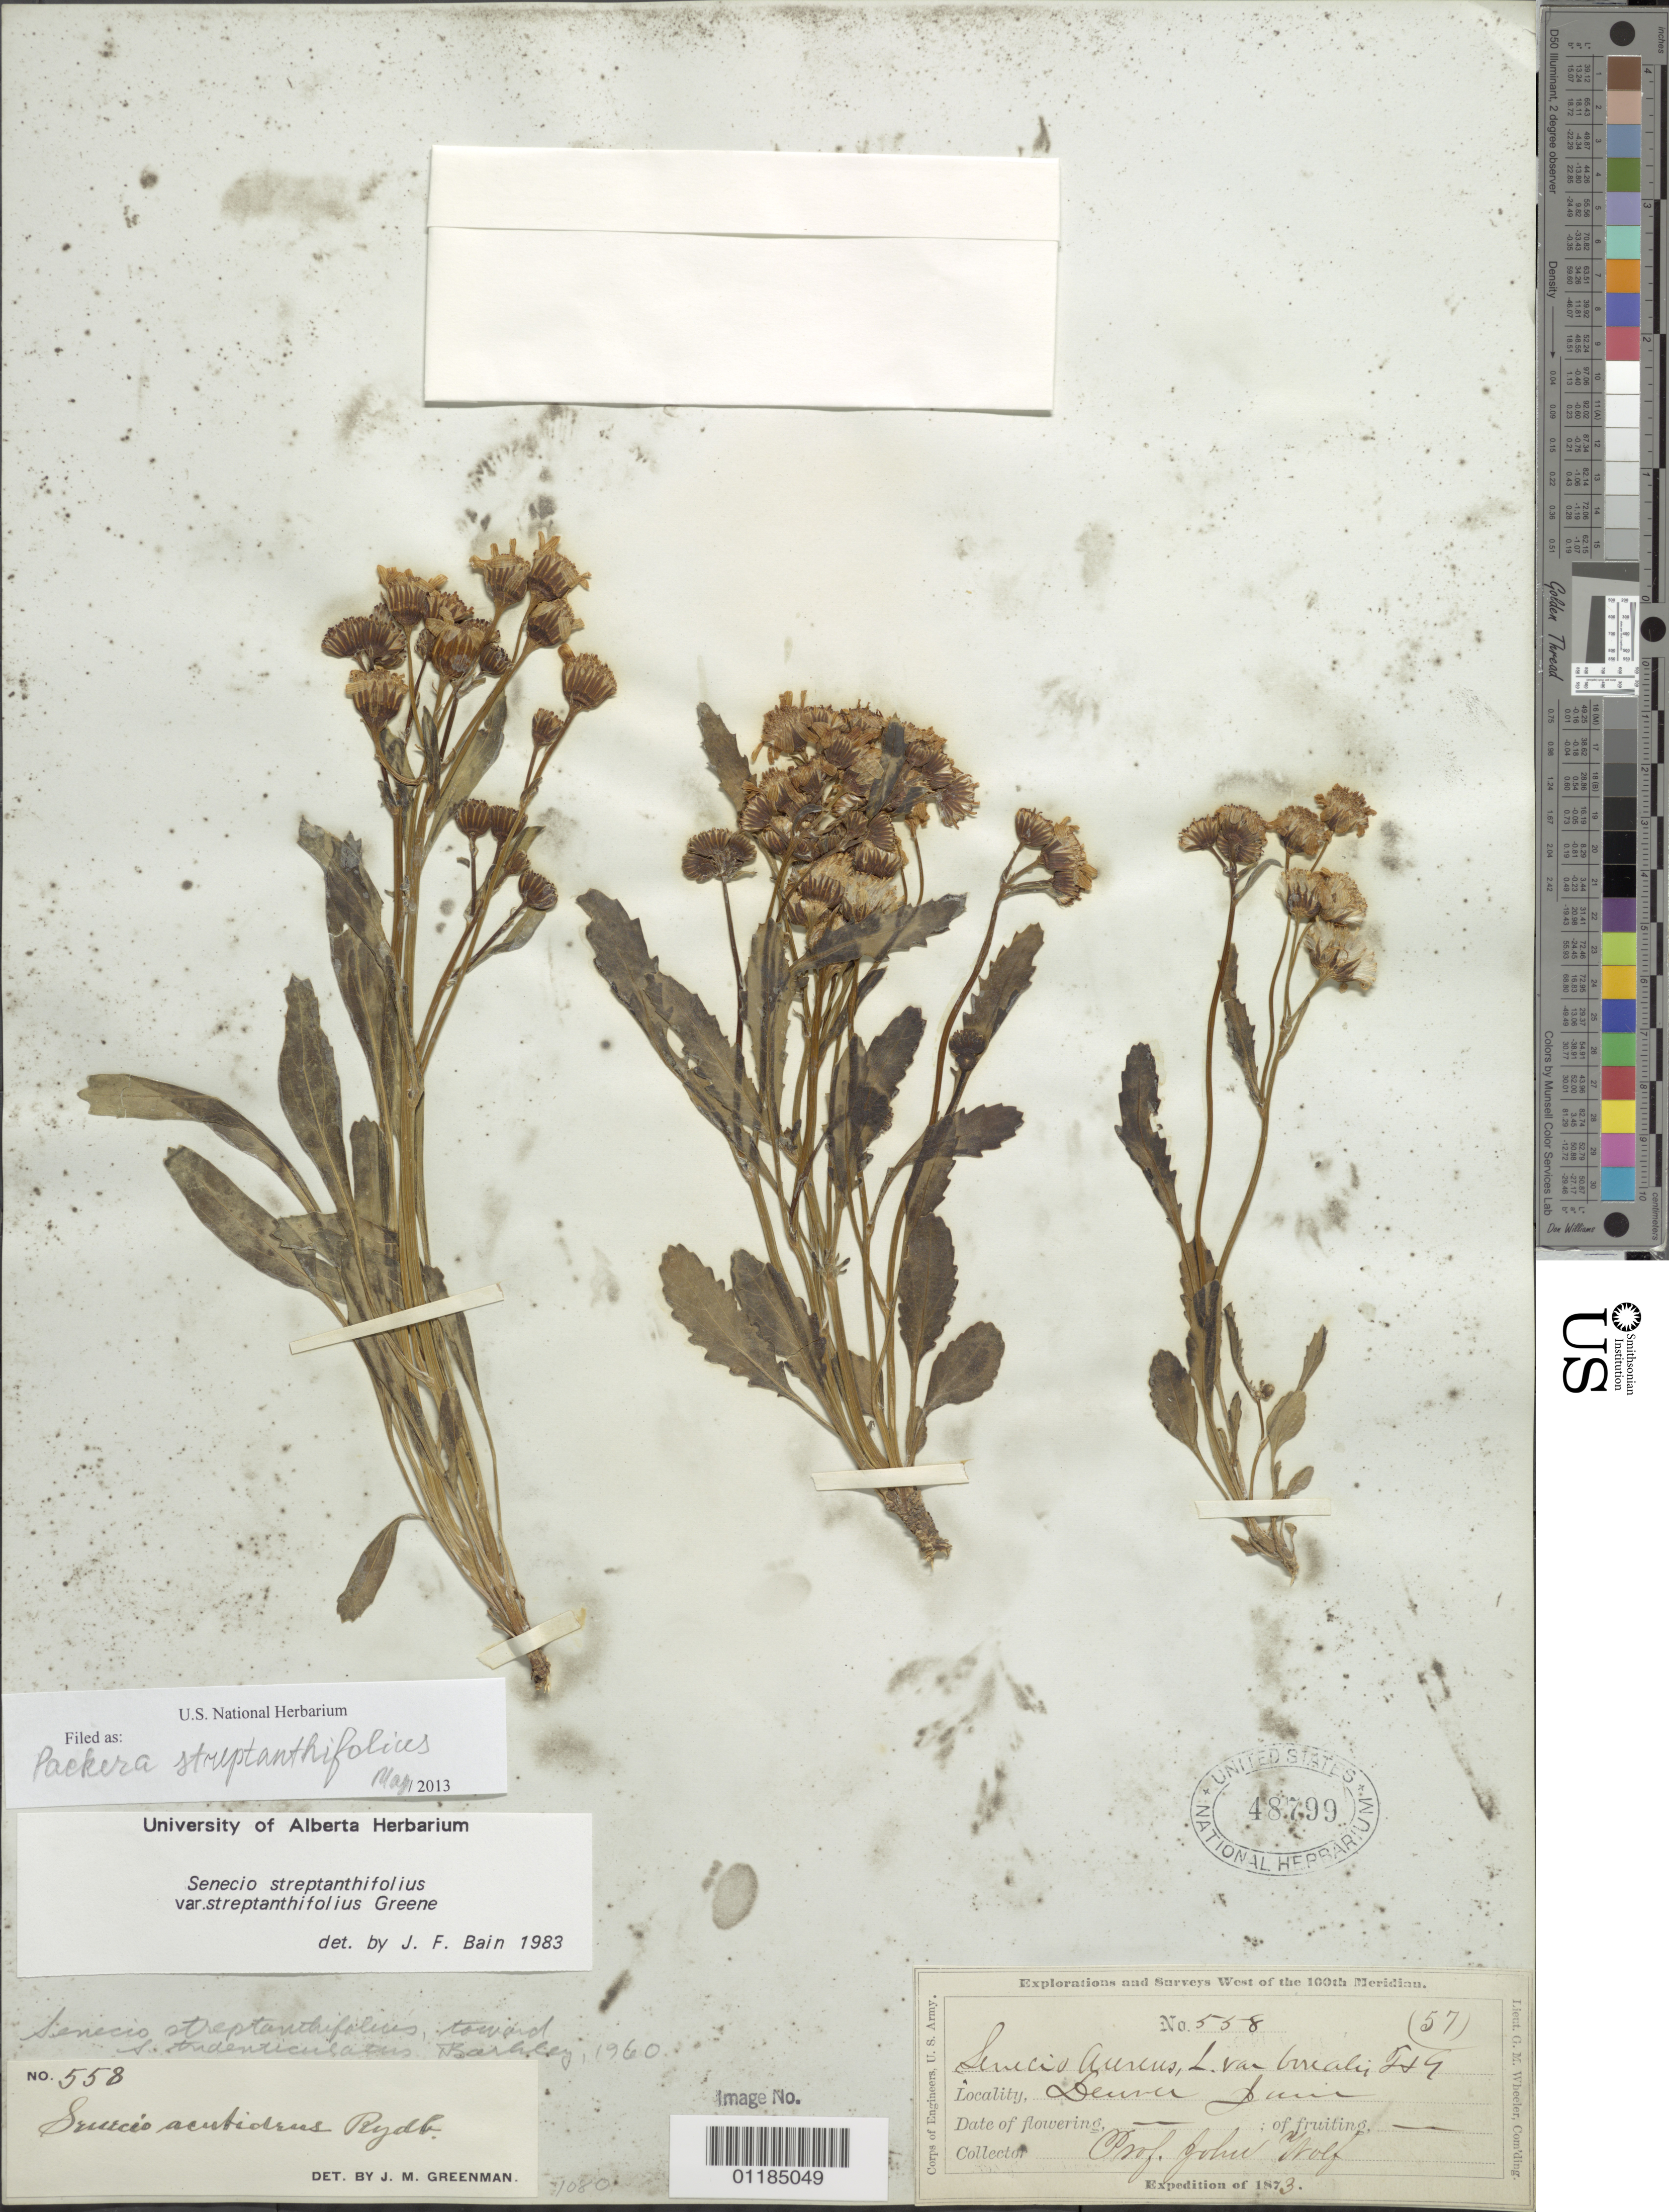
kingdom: Plantae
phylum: Tracheophyta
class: Magnoliopsida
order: Asterales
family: Asteraceae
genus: Packera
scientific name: Packera streptanthifolia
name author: (Greene) W.A. Weber & Á. Löve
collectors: J. Wolf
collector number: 558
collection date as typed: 1873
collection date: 1873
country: United States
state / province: Colorado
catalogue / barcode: US 48799